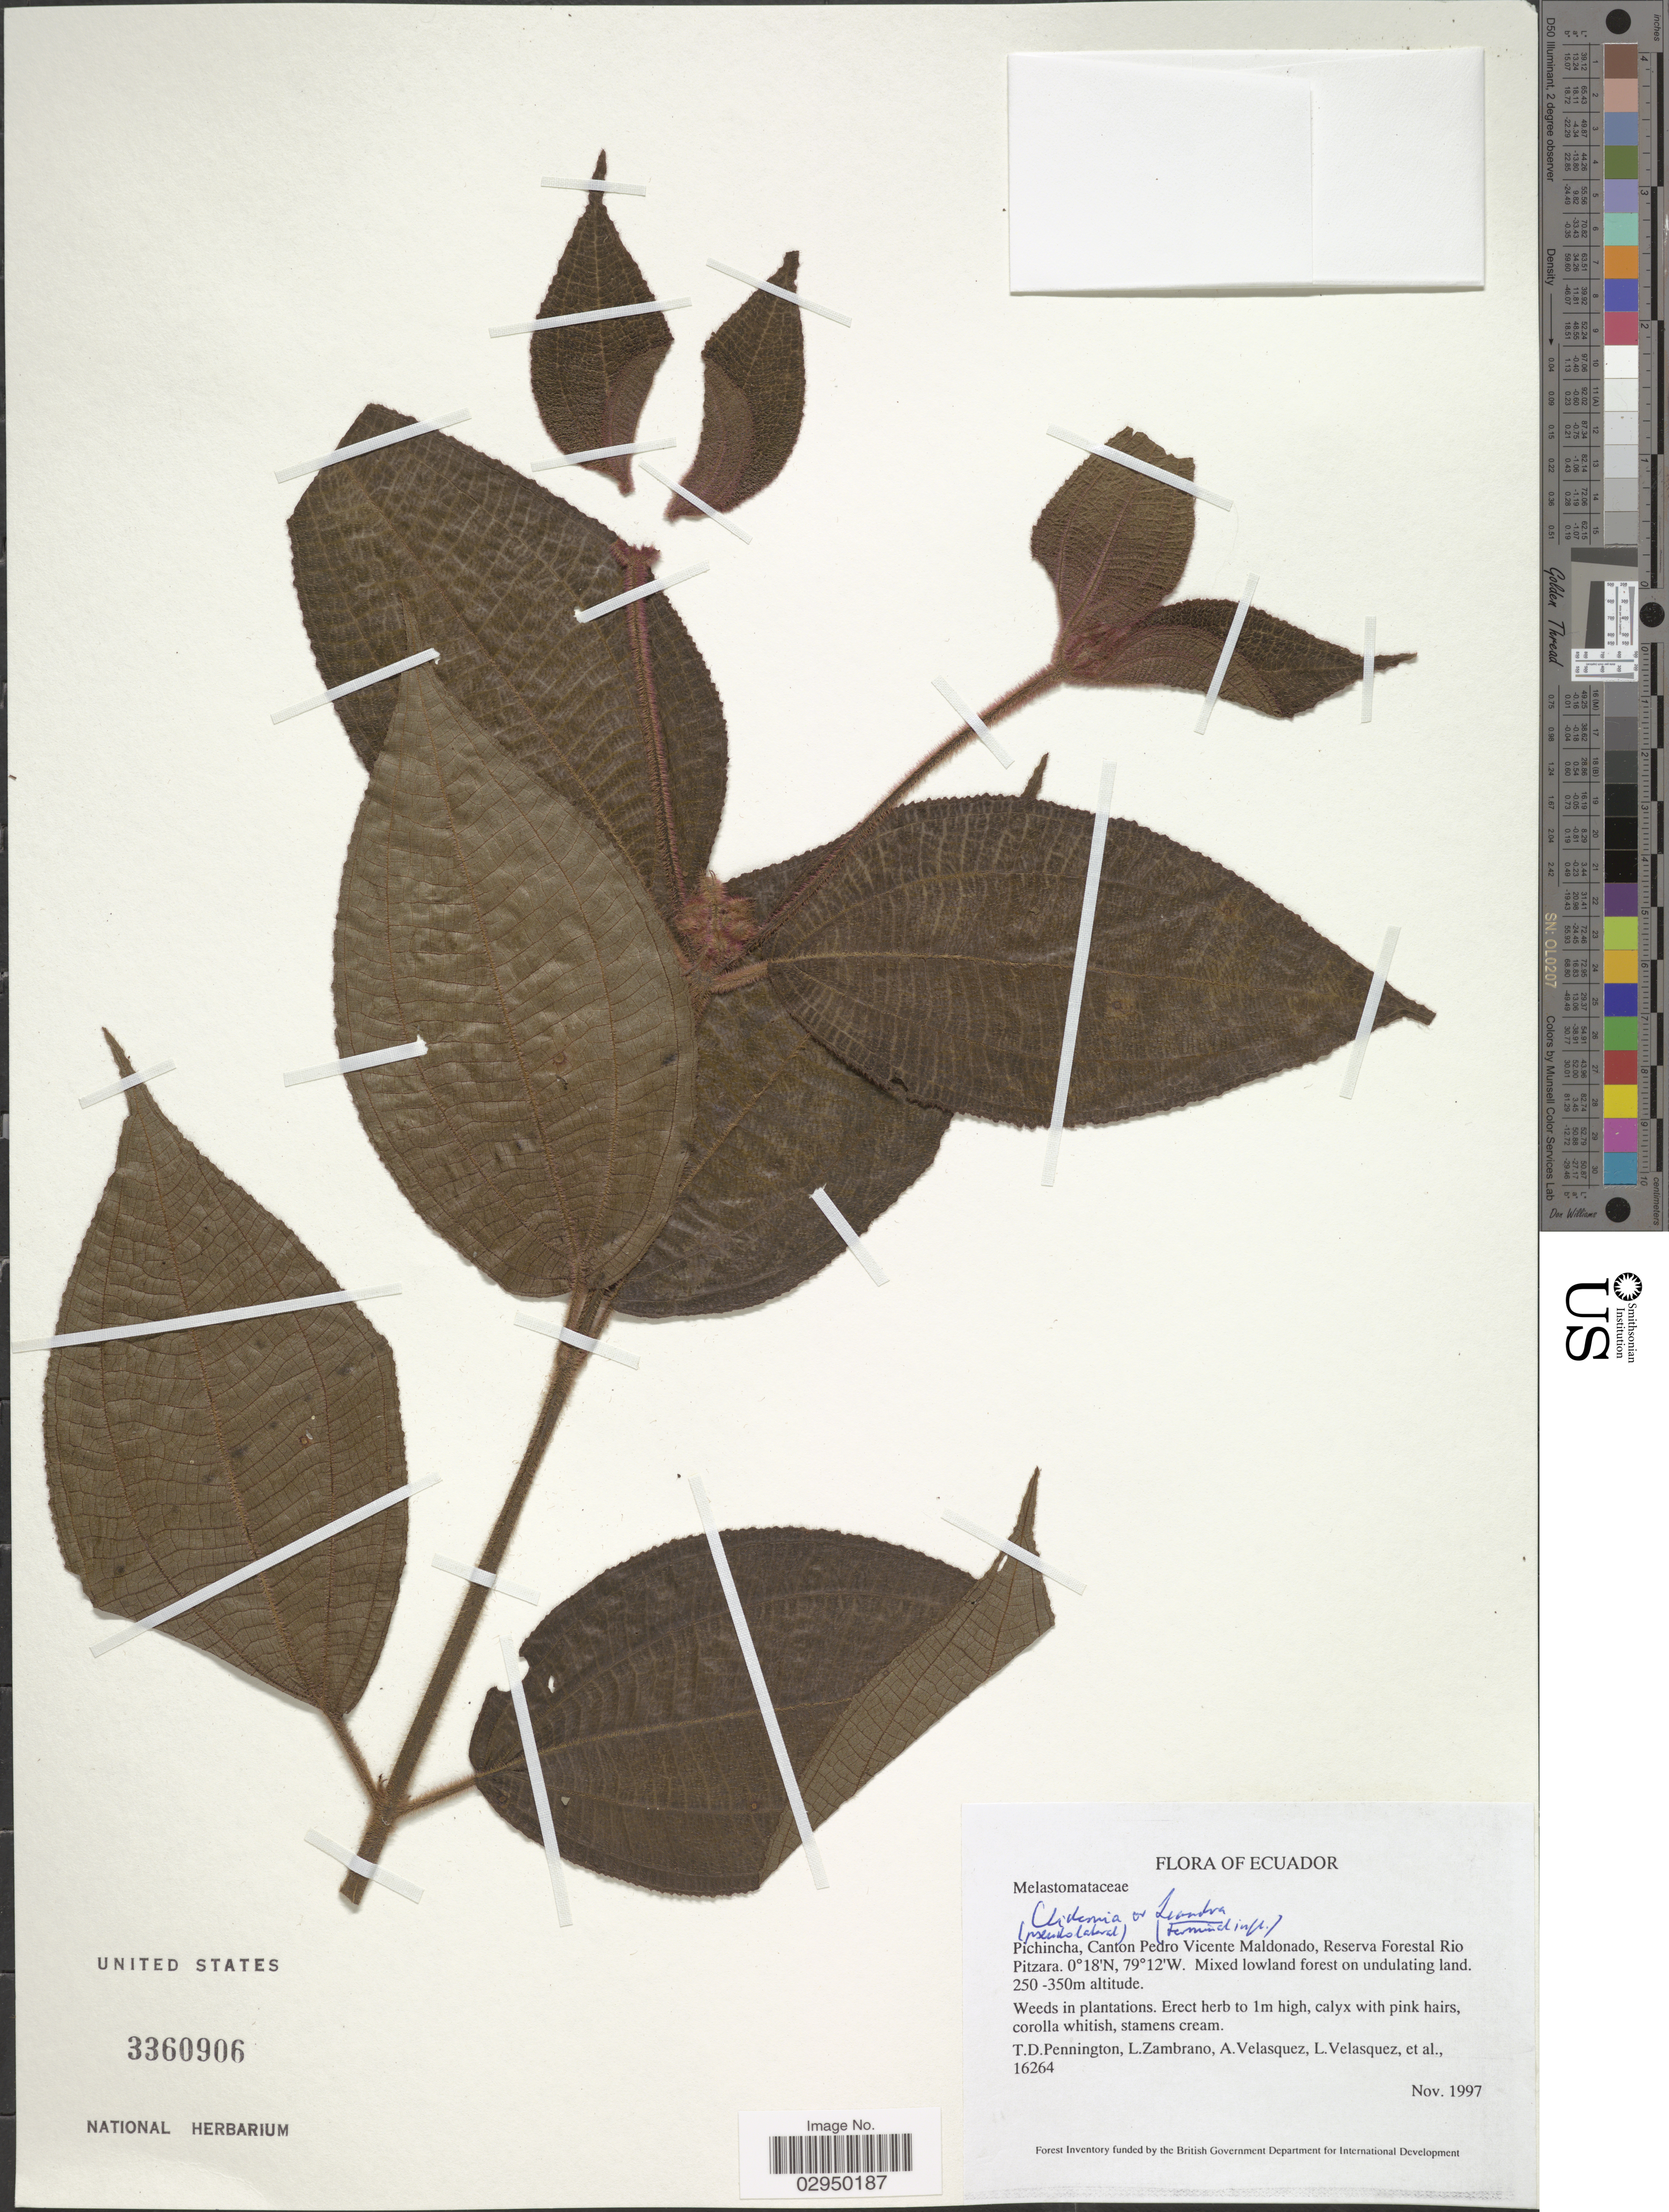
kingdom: Plantae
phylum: Tracheophyta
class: Magnoliopsida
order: Myrtales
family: Melastomataceae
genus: Clidemia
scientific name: Clidemia sp.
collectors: T. D. Pennington, L. Zambrano, A. Velasquez, L. Velasquez & et al.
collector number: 16264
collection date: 1997-11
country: Ecuador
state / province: Pichincha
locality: Canton Pedro Vicente Maldonado, Reserva Forestal Rio Pitzara.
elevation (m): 250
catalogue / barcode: US 3360906